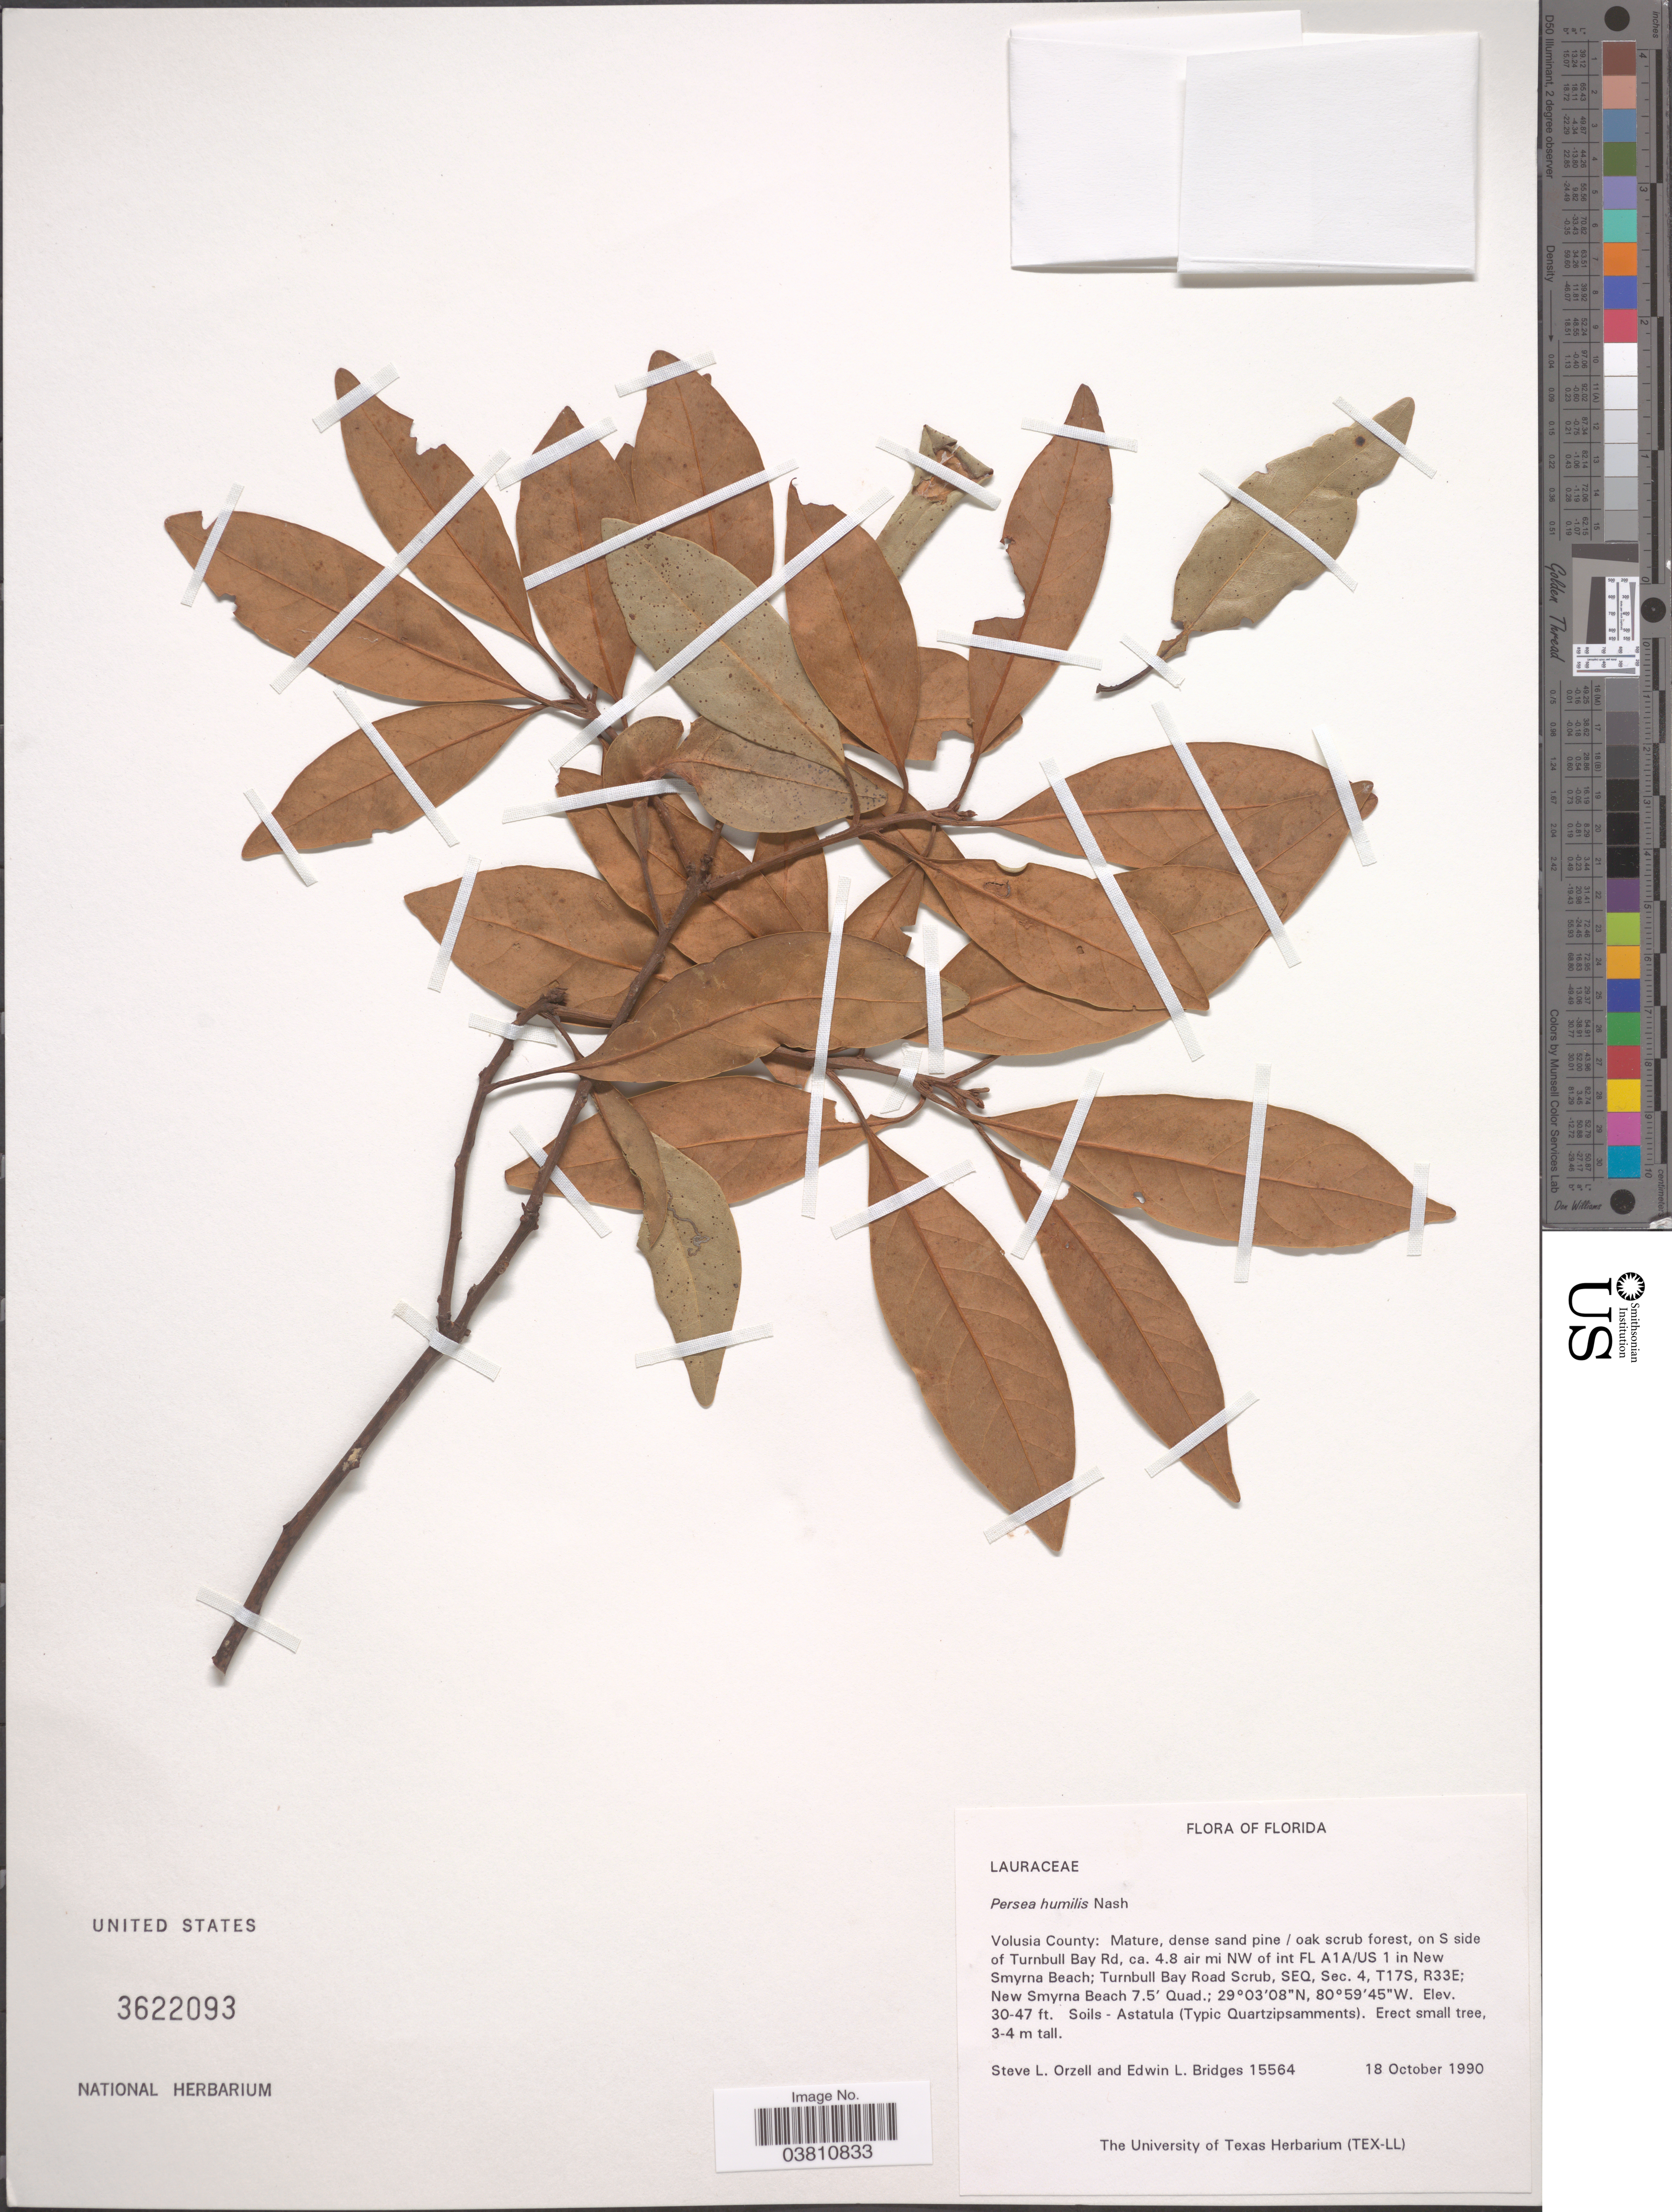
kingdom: Plantae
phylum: Tracheophyta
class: Magnoliopsida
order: Laurales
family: Lauraceae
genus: Persea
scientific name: Persea humilis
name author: Nash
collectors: S. Orzell & E. Bridges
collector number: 15564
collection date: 1990-10-18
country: United States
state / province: Florida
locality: Volusia County: On S side of Turnbull Rd, ca. 4.8 air mi NW of int FL A1A/US 1 in New Smyrna Beach; Turnball Bay Road Scrub, SEQ, Sec. 4, T17S, R33E; New Smyrna Beach 7.5' Quad.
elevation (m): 9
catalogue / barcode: US 3622093